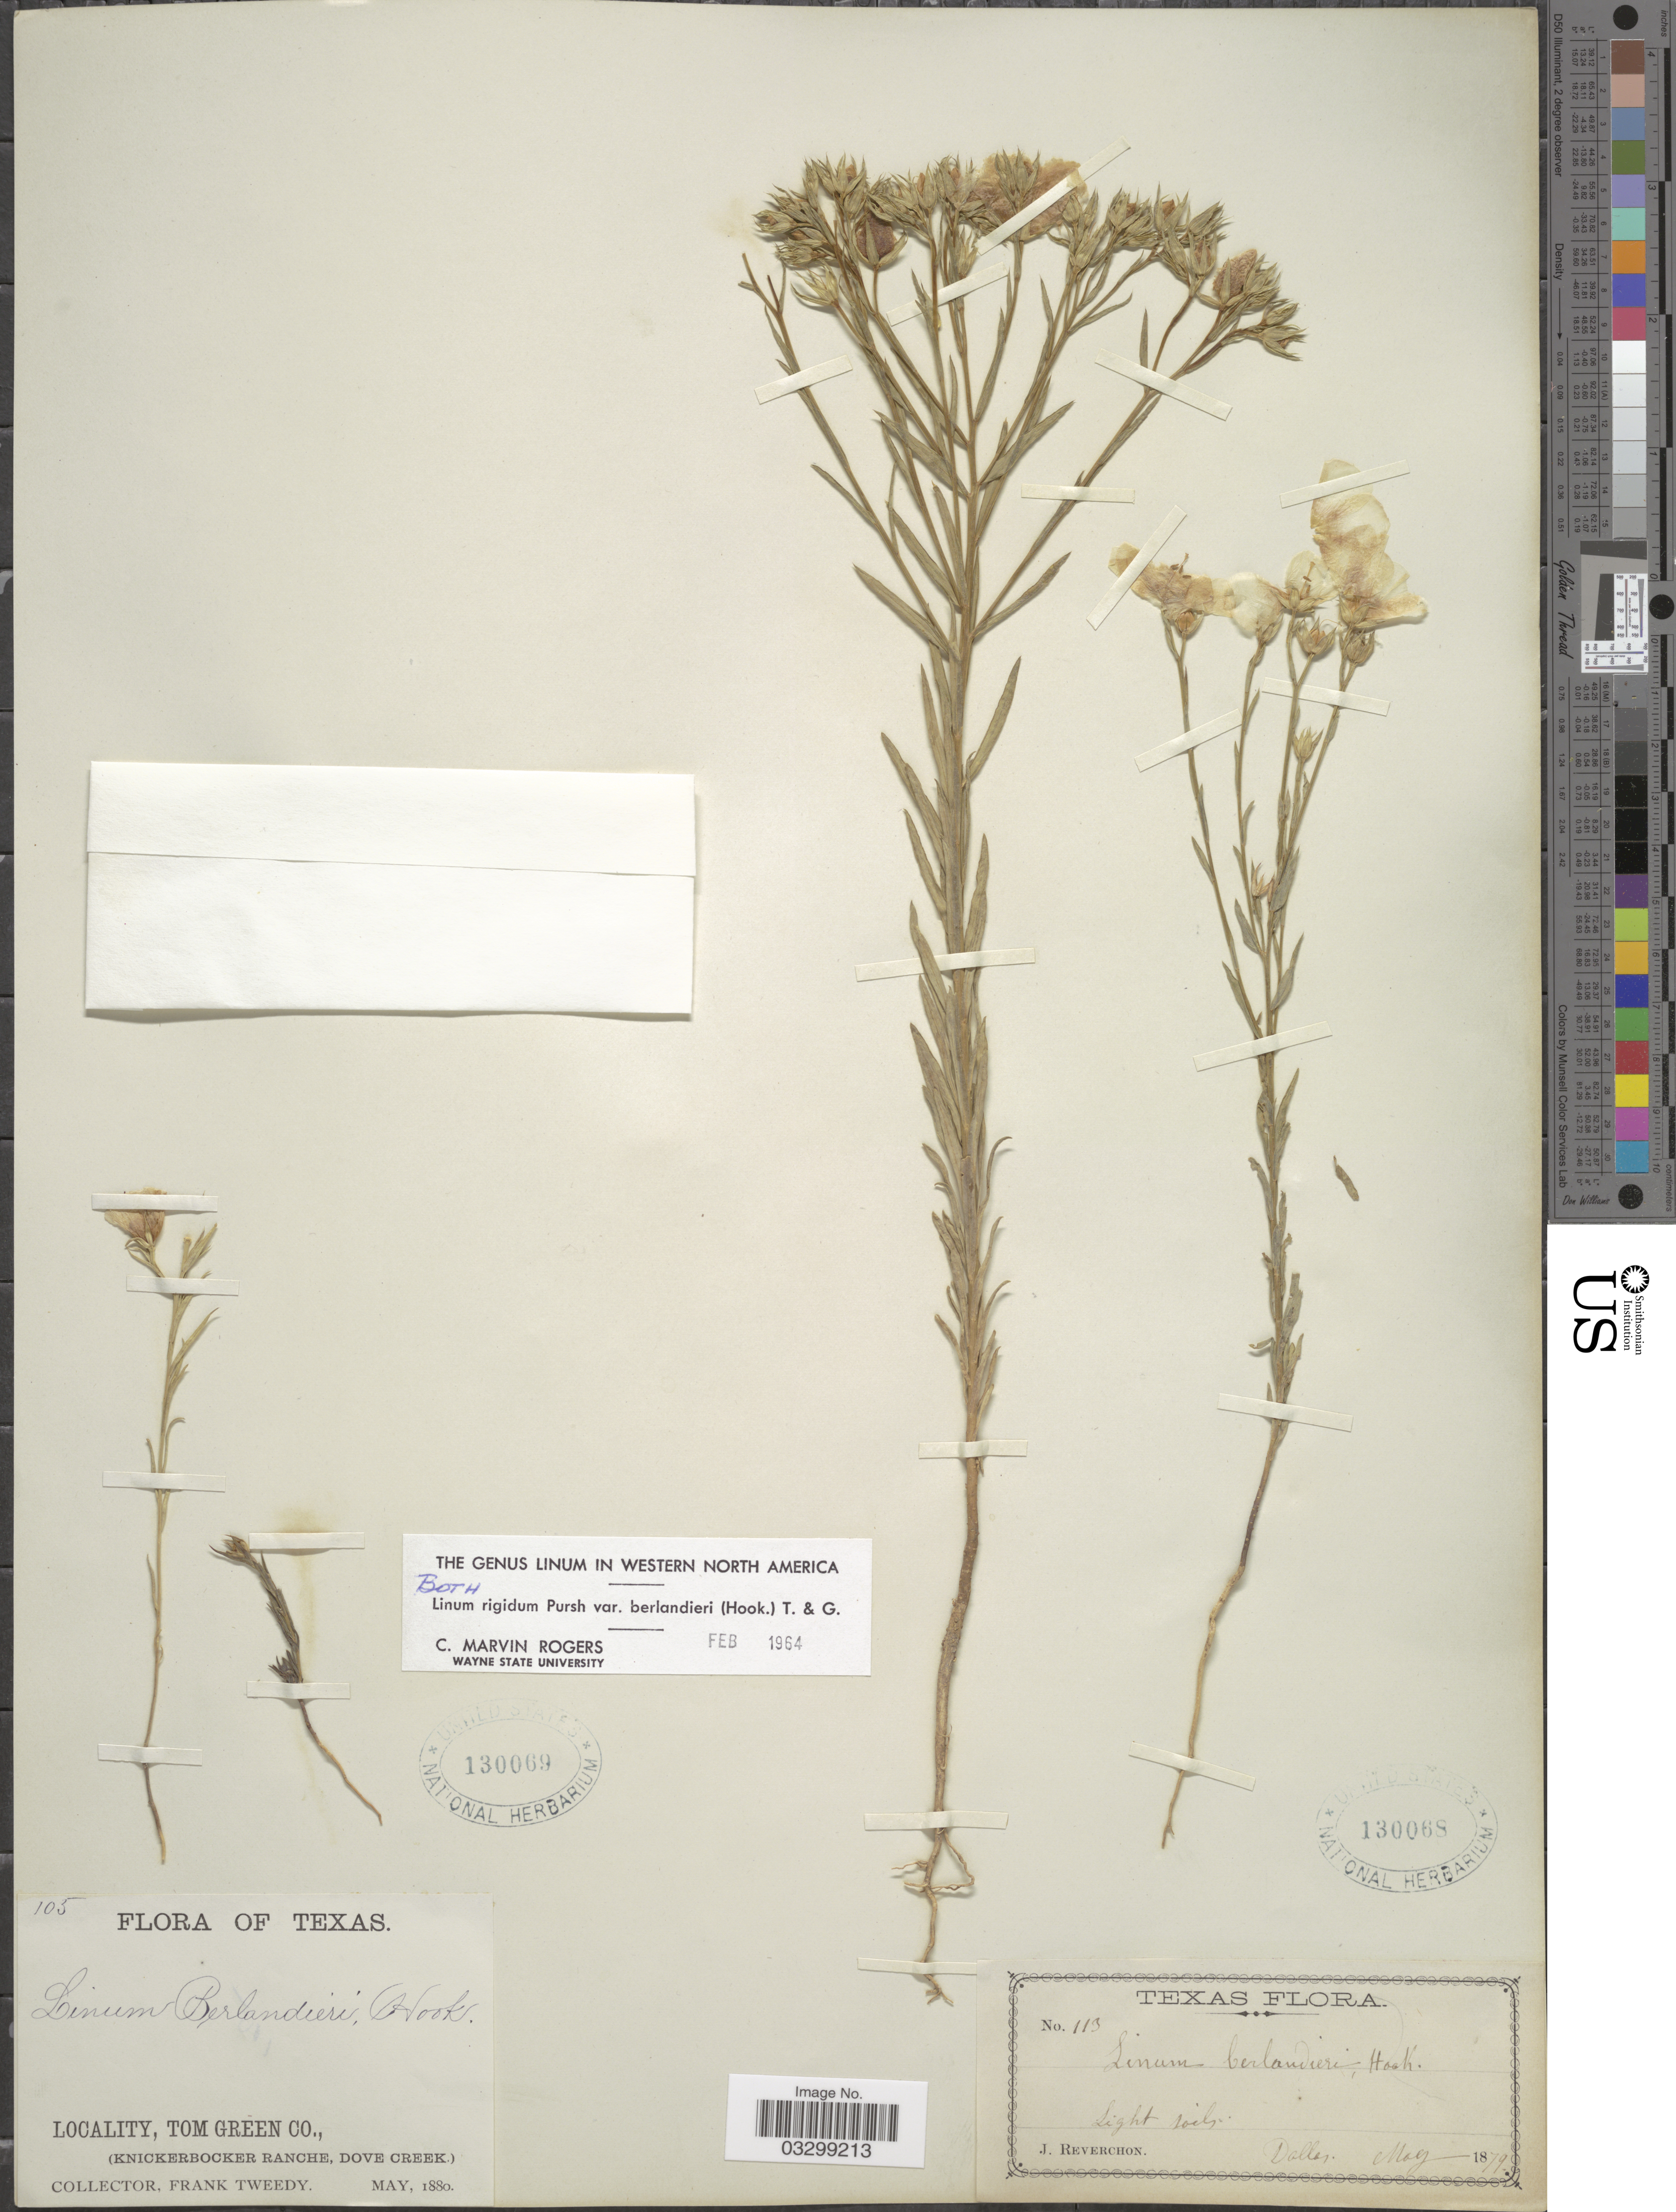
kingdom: Plantae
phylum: Tracheophyta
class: Magnoliopsida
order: Malpighiales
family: Linaceae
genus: Linum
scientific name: Linum rigidum var. berlandieri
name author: Pursh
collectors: F. Tweedy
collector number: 105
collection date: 1880-05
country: United States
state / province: Texas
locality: Tom Green Co., (Knickerbocker Ranche, Dove Creek.)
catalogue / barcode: US 130069